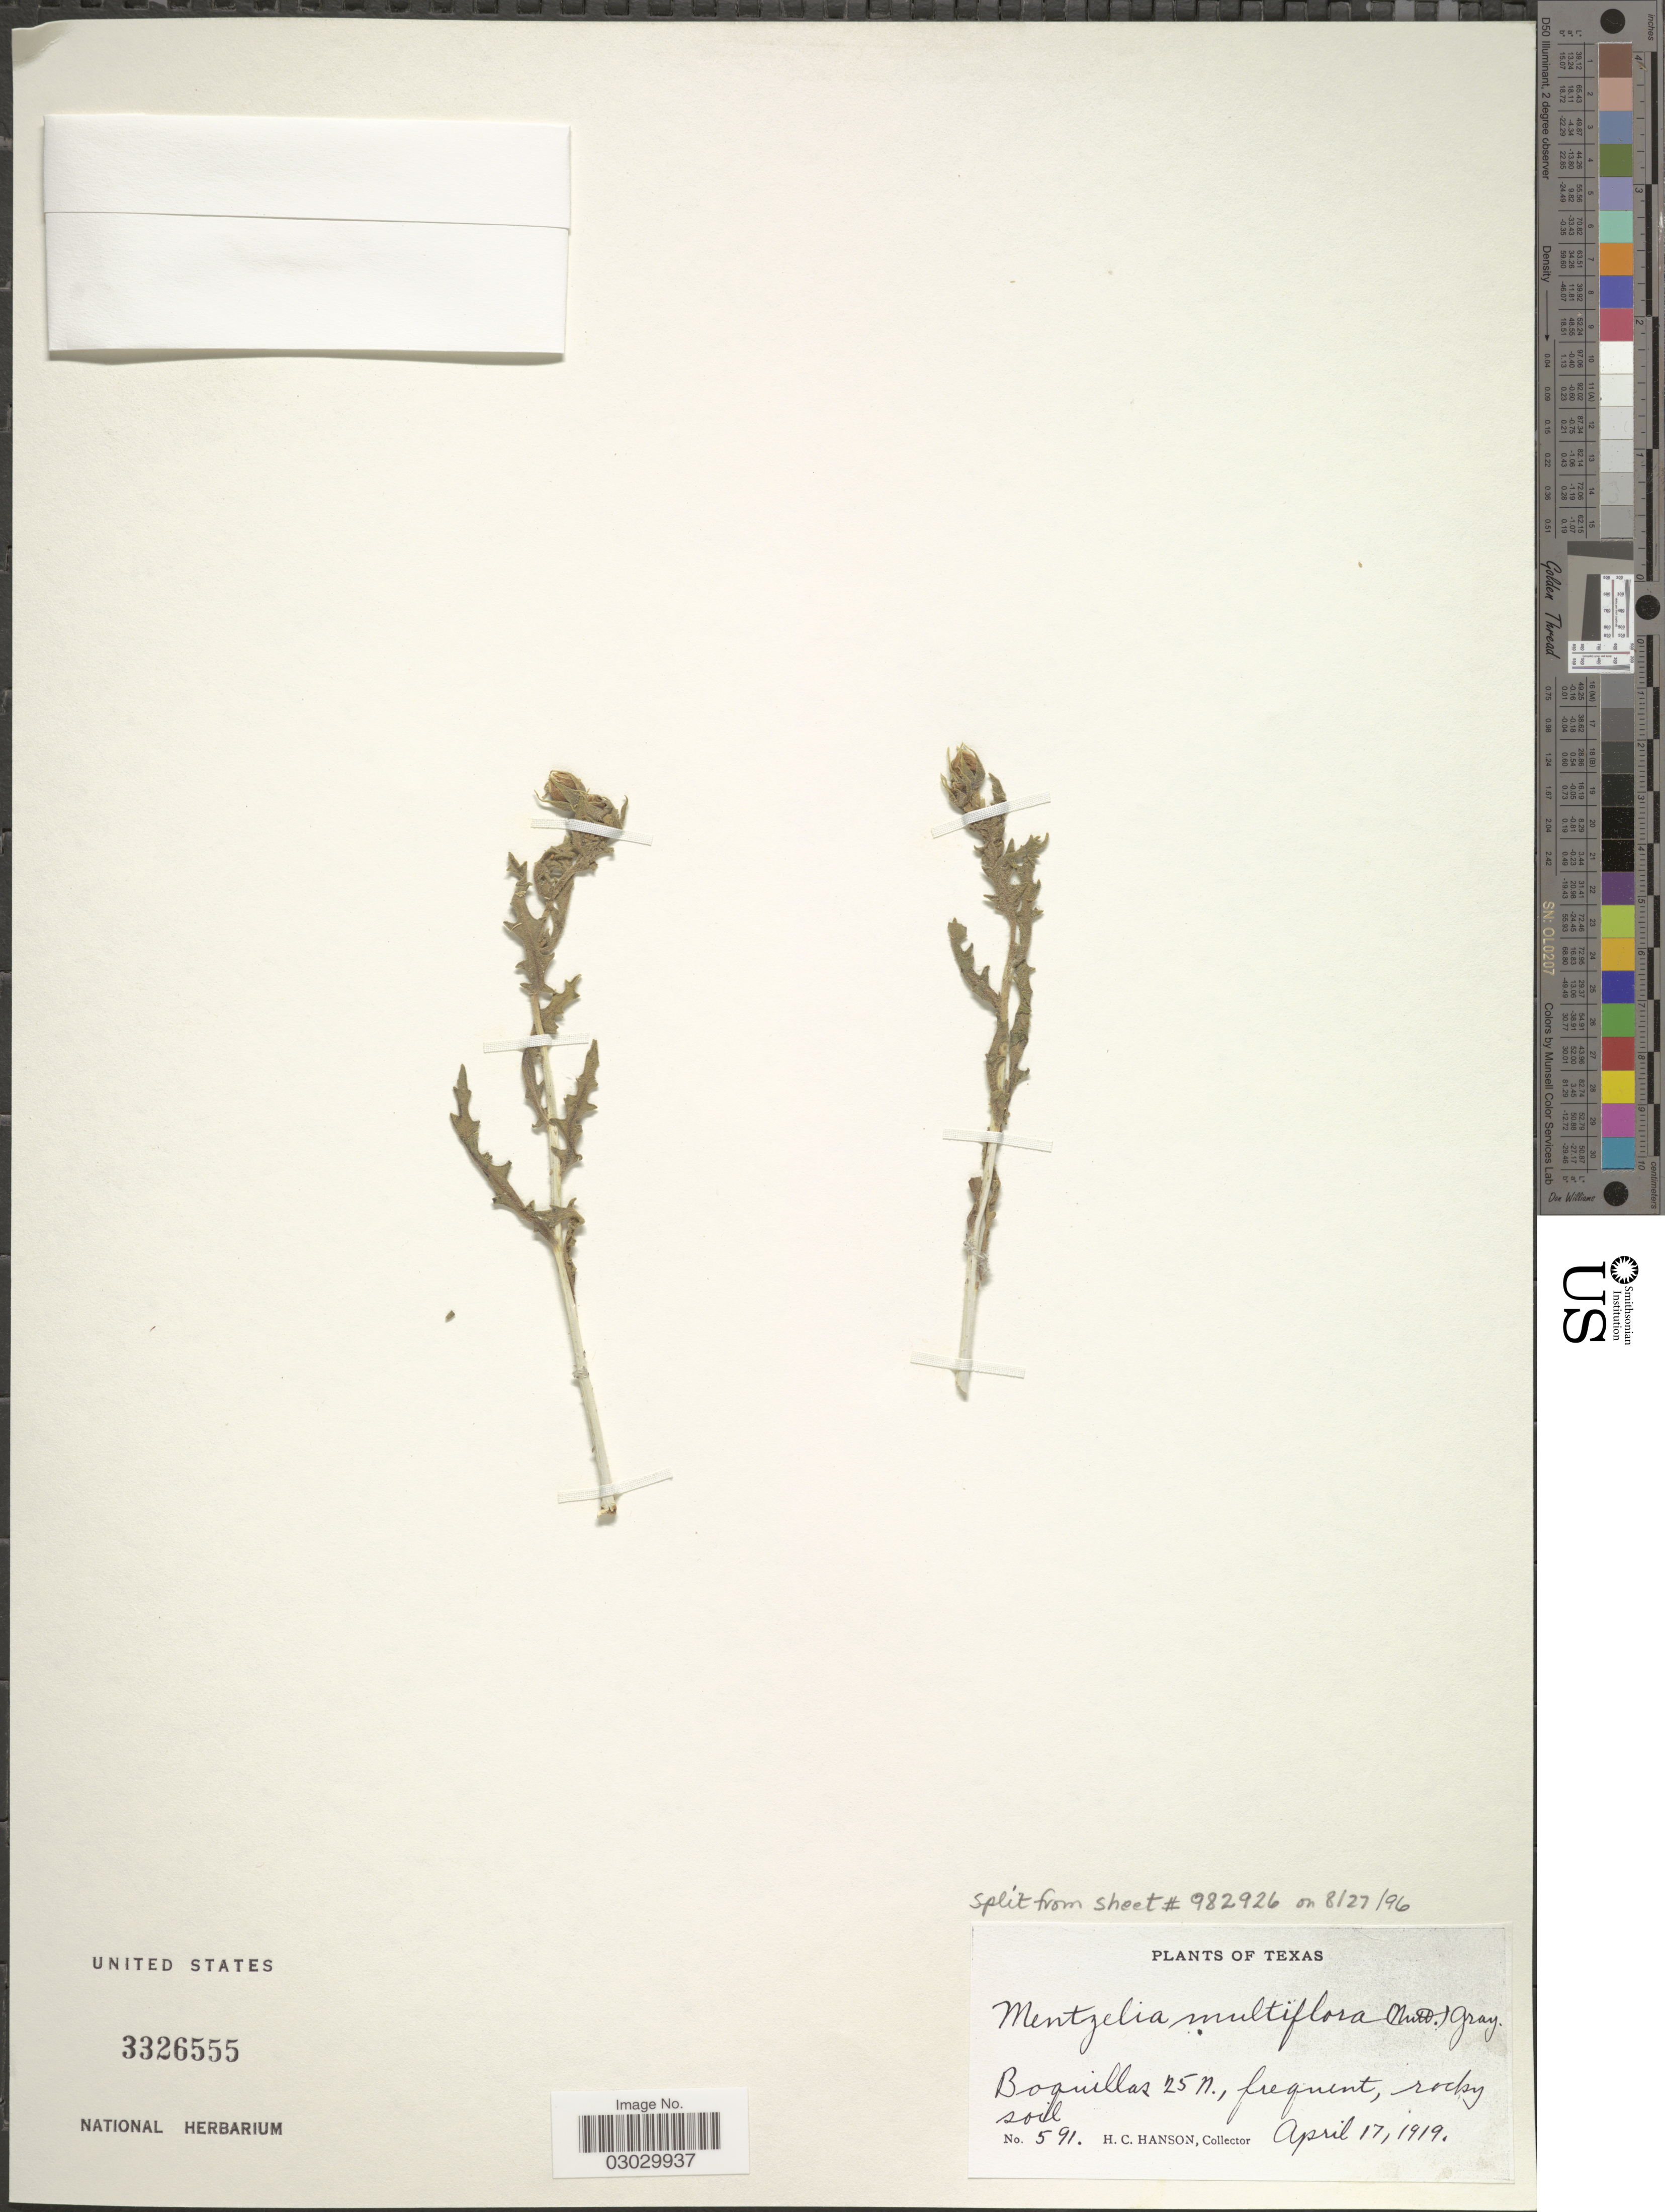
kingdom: Plantae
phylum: Tracheophyta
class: Magnoliopsida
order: Cornales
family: Loasaceae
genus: Mentzelia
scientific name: Mentzelia multiflora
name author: (Nutt.) A. Gray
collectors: H. Hanson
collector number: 591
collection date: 1919-04-17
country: United States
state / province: Texas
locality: Boquillas 25 N.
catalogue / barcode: US 3326555